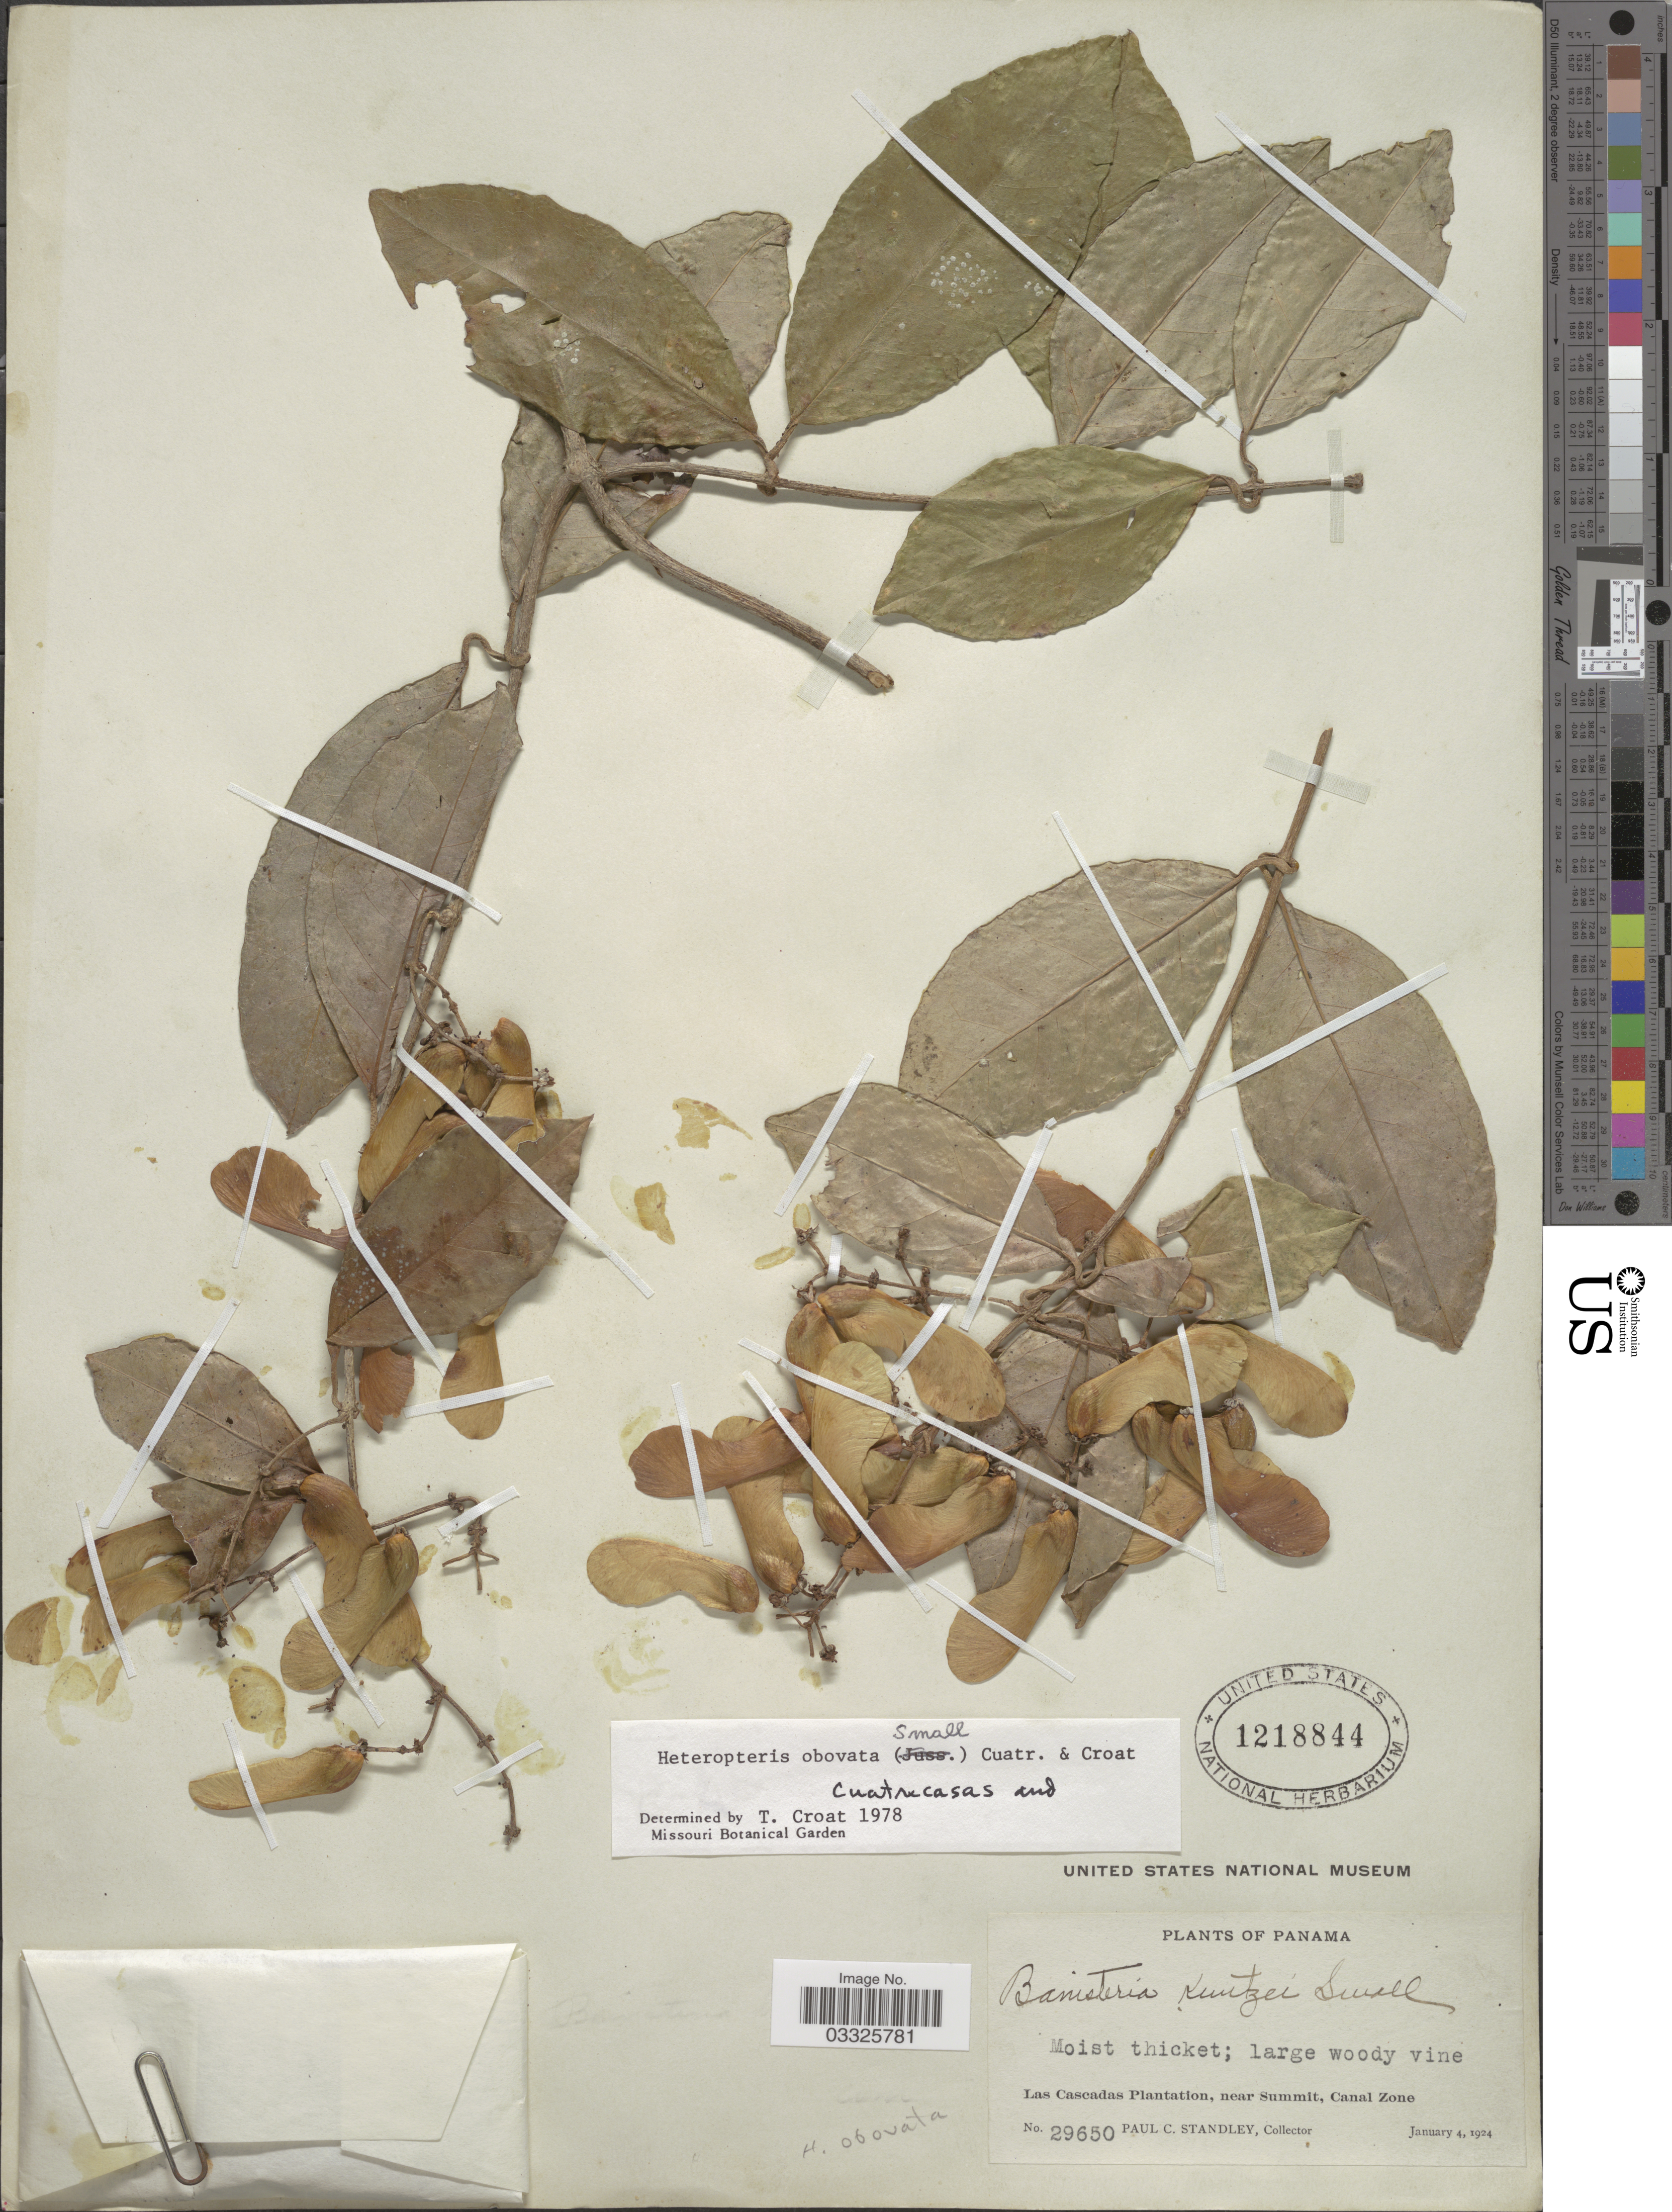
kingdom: Plantae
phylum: Tracheophyta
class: Magnoliopsida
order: Malpighiales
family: Malpighiaceae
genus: Heteropterys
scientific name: Heteropterys berteroana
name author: A. Juss.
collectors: P. C. Standley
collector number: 29650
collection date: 1924-01-04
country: Panama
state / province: Colón / Panamá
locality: Las Cascadas Plantation, near Summit, Canal Zone.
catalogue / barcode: US 1218844